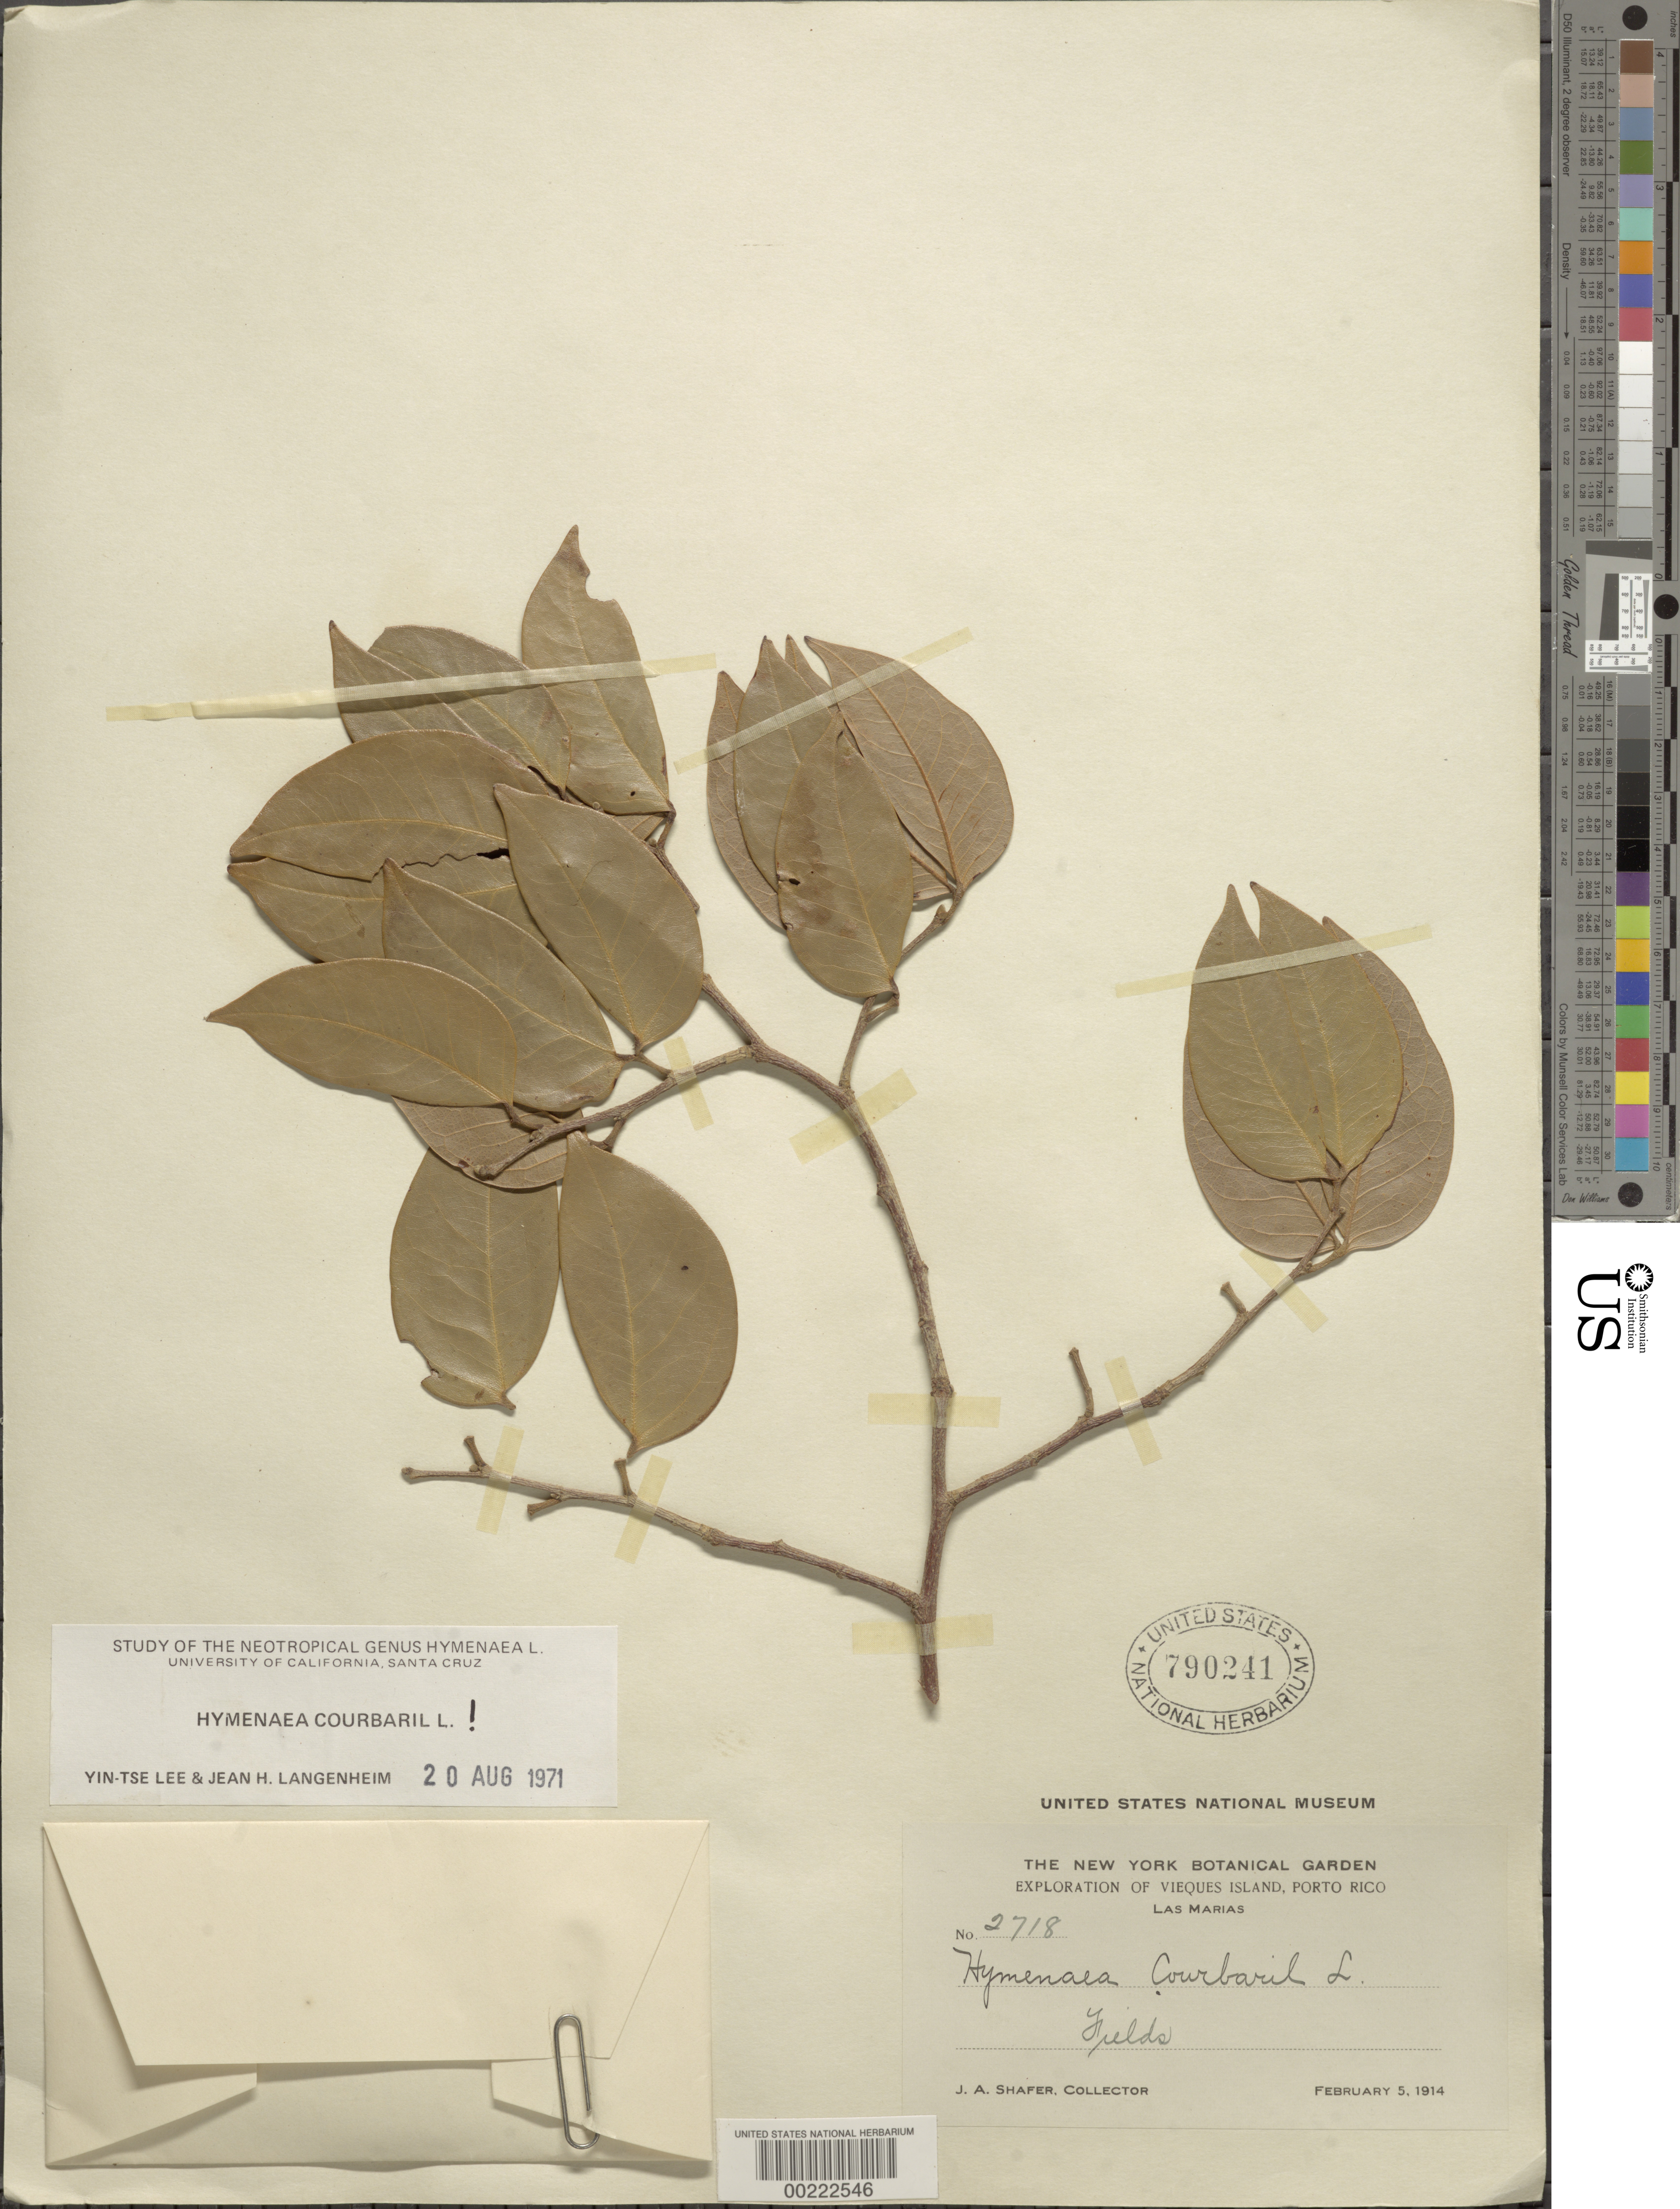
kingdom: Plantae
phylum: Tracheophyta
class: Magnoliopsida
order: Fabales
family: Fabaceae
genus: Hymenaea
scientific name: Hymenaea courbaril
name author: L.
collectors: J. A. Shafer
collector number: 2718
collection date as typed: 05 Feb 1914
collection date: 1914-02-05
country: Puerto Rico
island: Greater Antilles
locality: Las marias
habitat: Fields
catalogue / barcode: US 790241